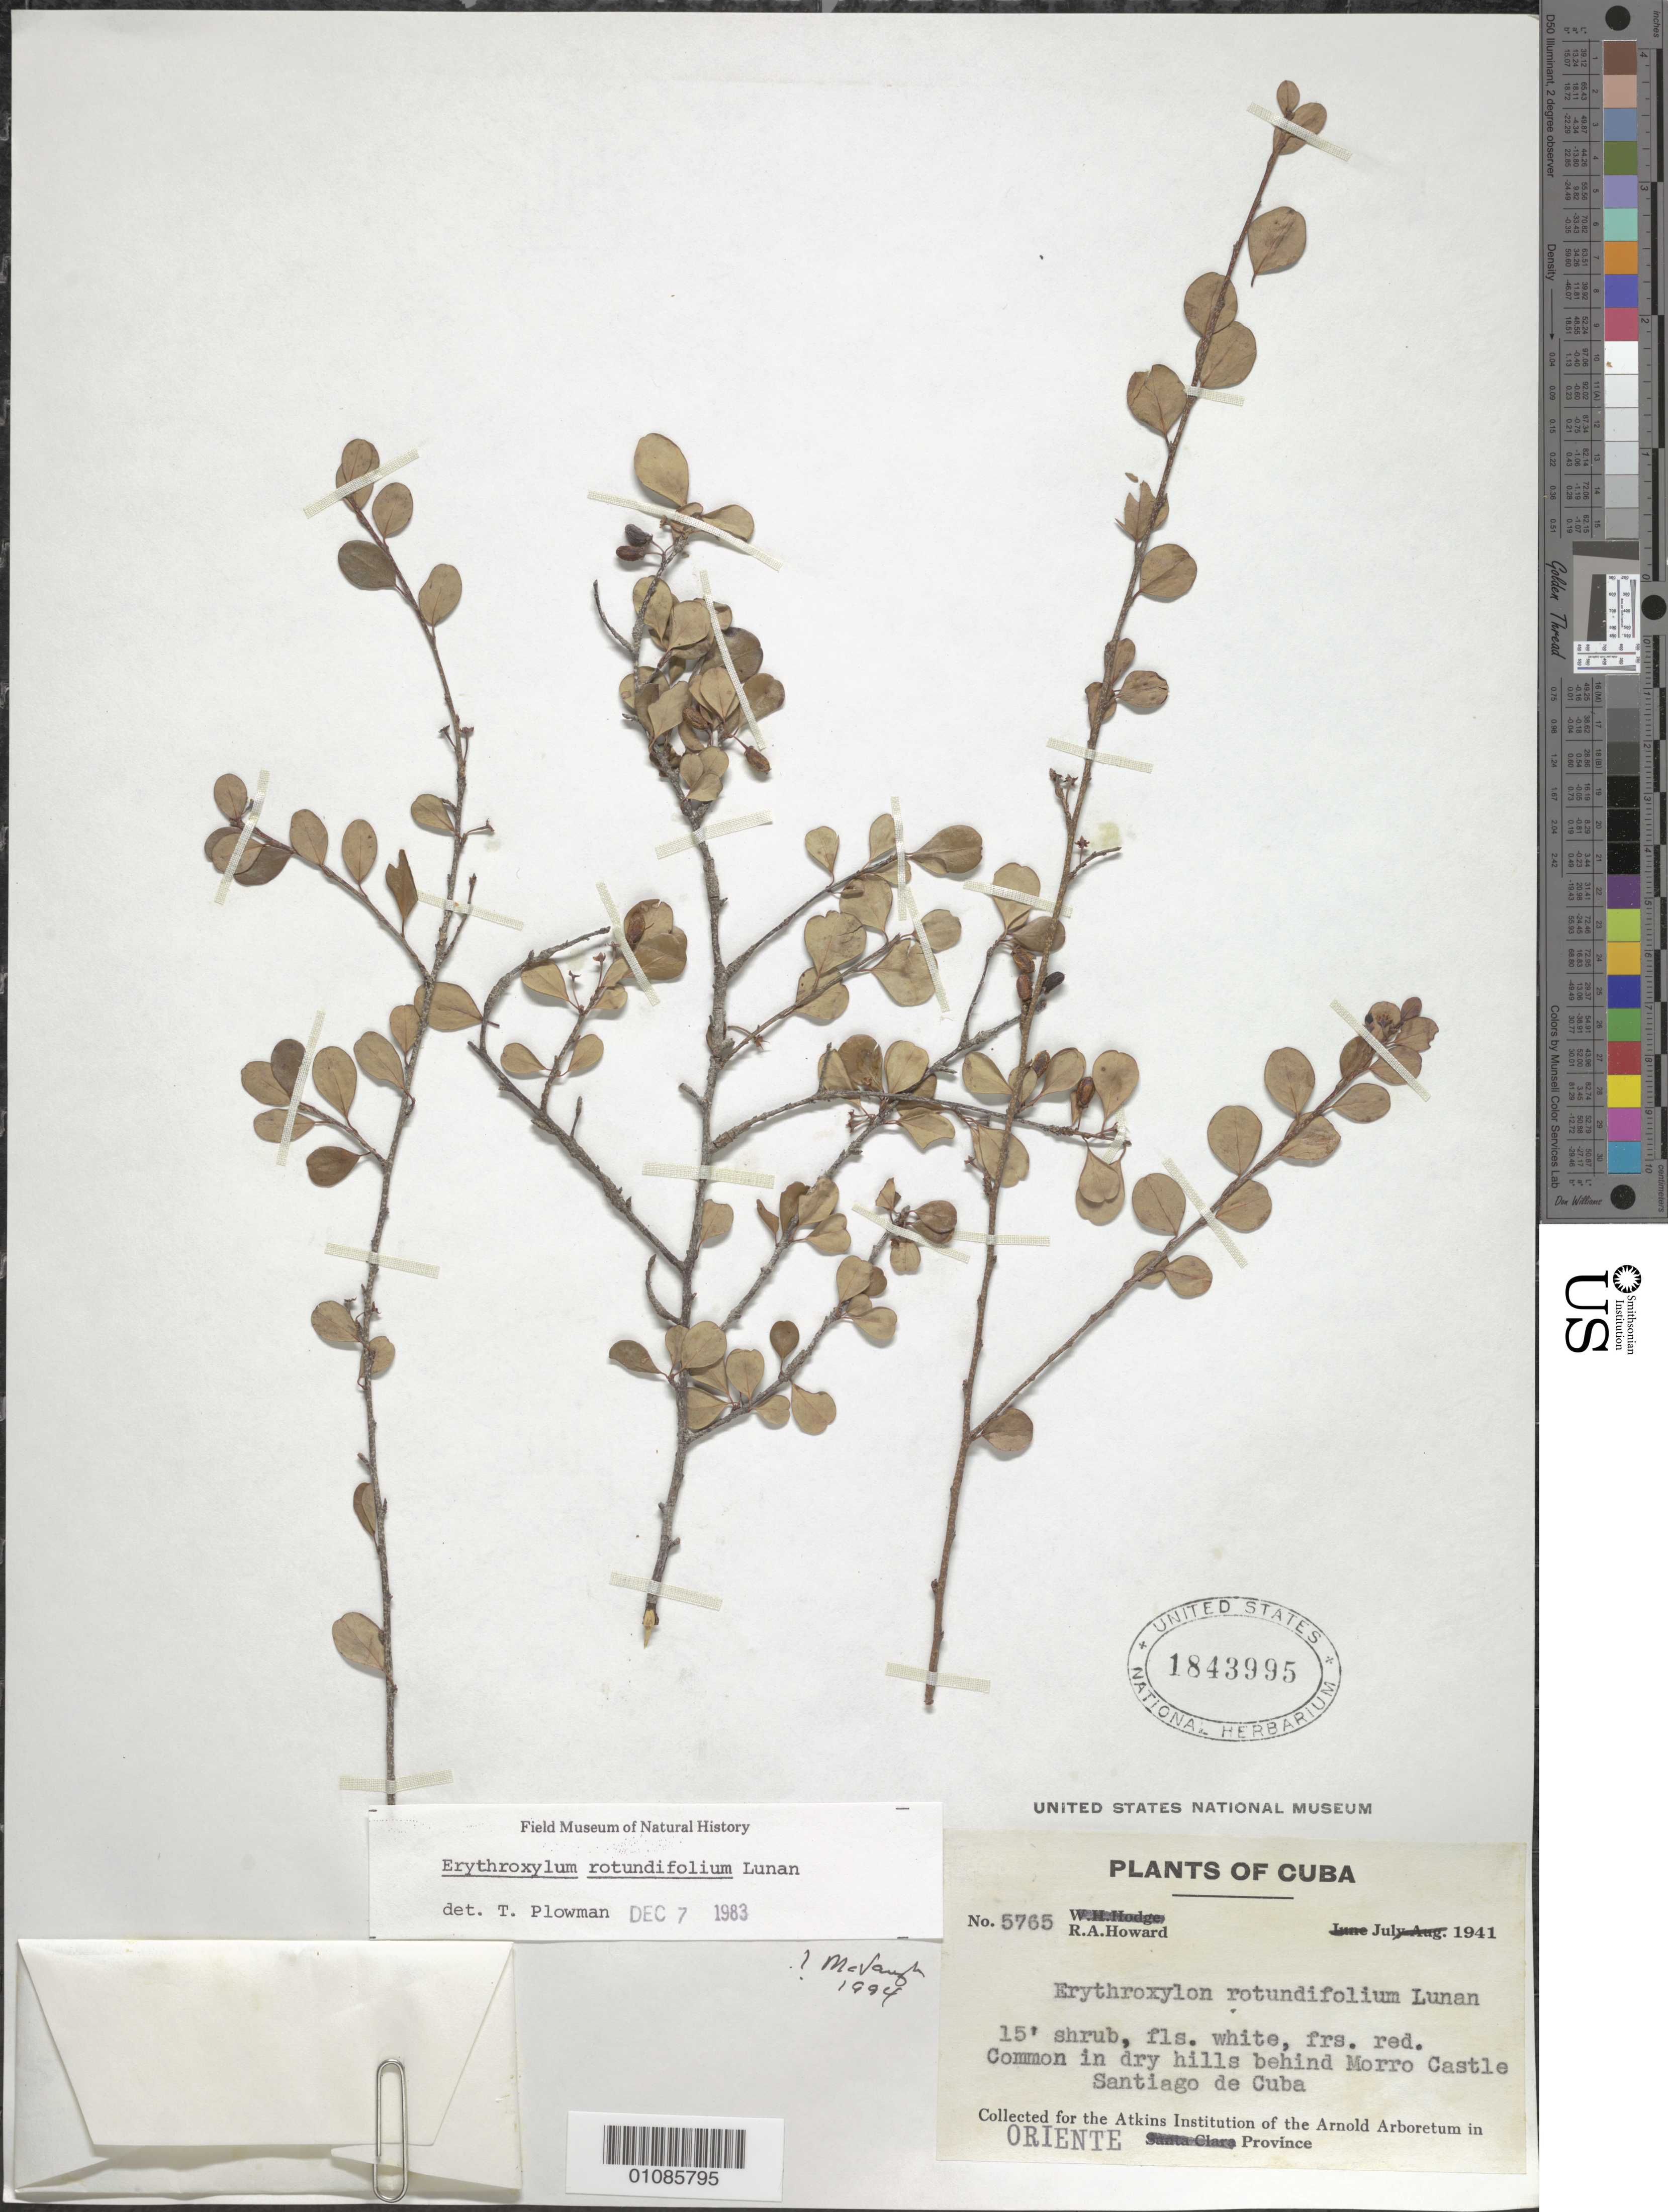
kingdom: Plantae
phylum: Tracheophyta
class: Magnoliopsida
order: Malpighiales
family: Erythroxylaceae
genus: Erythroxylum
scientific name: Erythroxylum rotundifolium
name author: Lunan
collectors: R. A. Howard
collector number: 5765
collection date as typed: Jul 1941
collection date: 1941-07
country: Cuba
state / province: Santiago de Cuba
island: Cuba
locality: common in dry hills behind Morro Castle Santiago de Cuba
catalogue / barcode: US 1843995